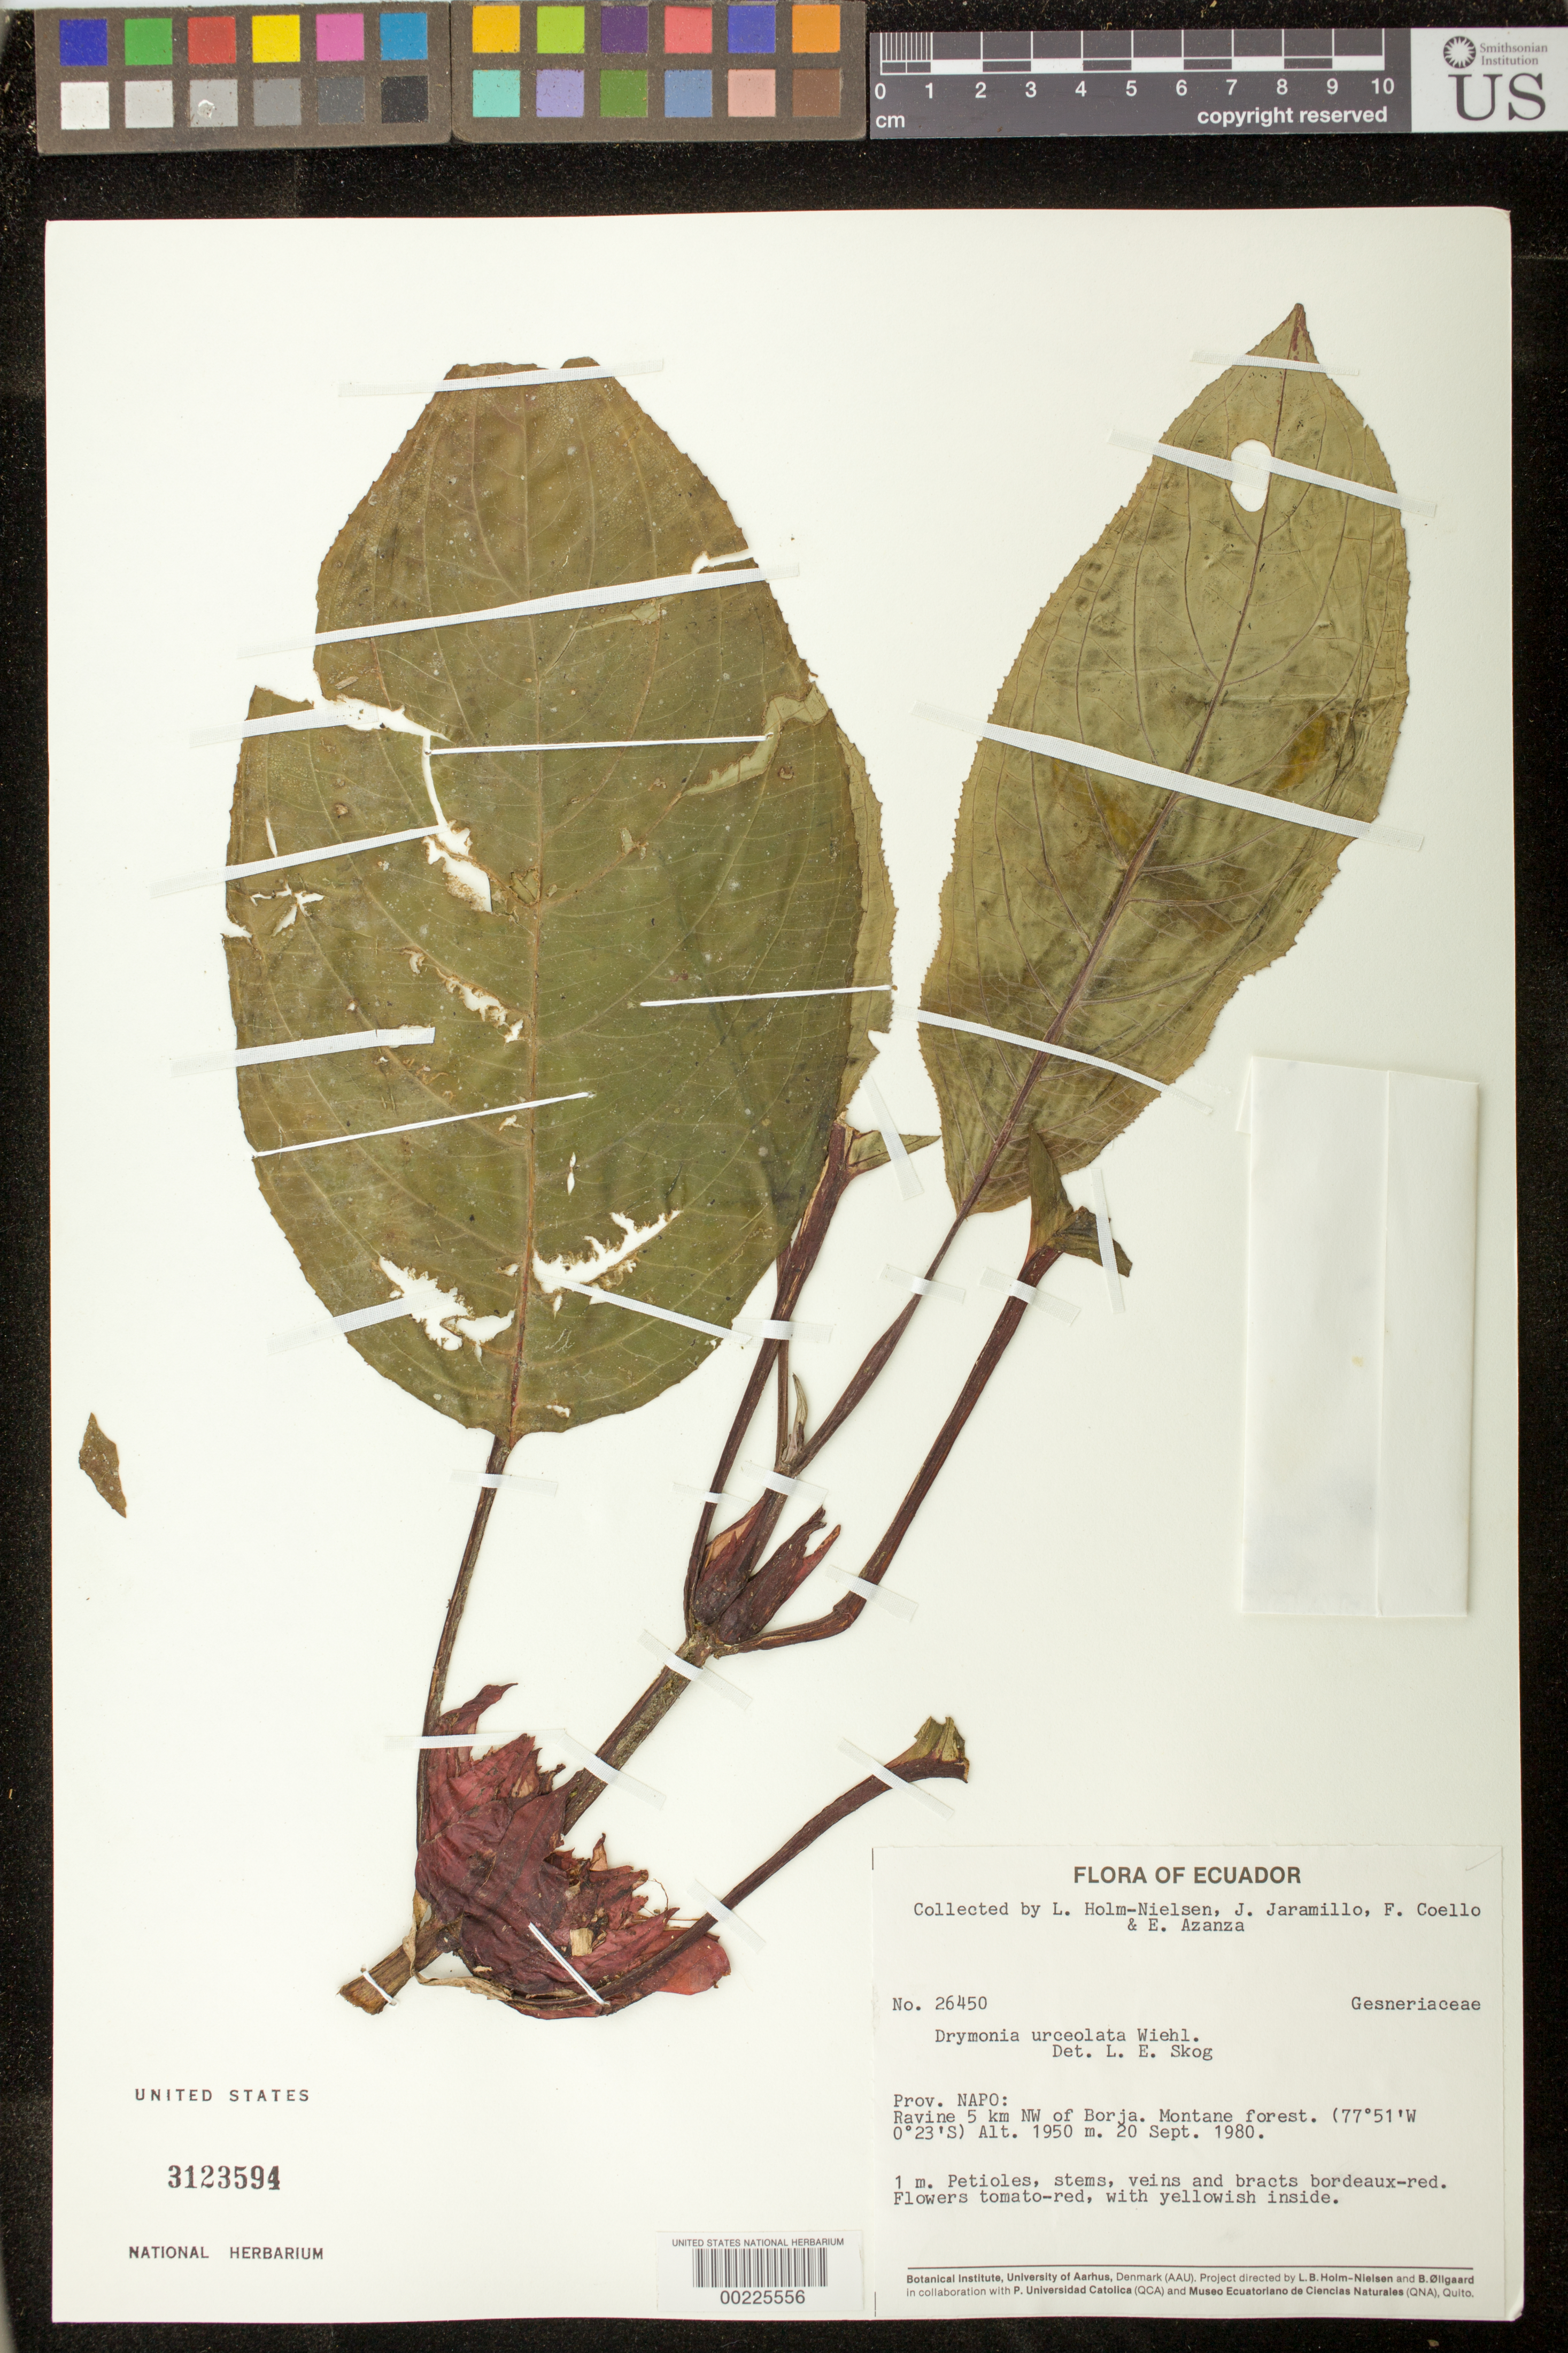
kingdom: Plantae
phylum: Tracheophyta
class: Magnoliopsida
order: Lamiales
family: Gesneriaceae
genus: Drymonia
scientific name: Drymonia urceolata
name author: Wiehler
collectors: L. B. Holm-Nielsen & et al.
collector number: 26450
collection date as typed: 20 Sep 1980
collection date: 1980-09-20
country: Ecuador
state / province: Napo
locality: Ravine 5 km NW of Borja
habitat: Montane forest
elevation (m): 1950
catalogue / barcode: US 3123594